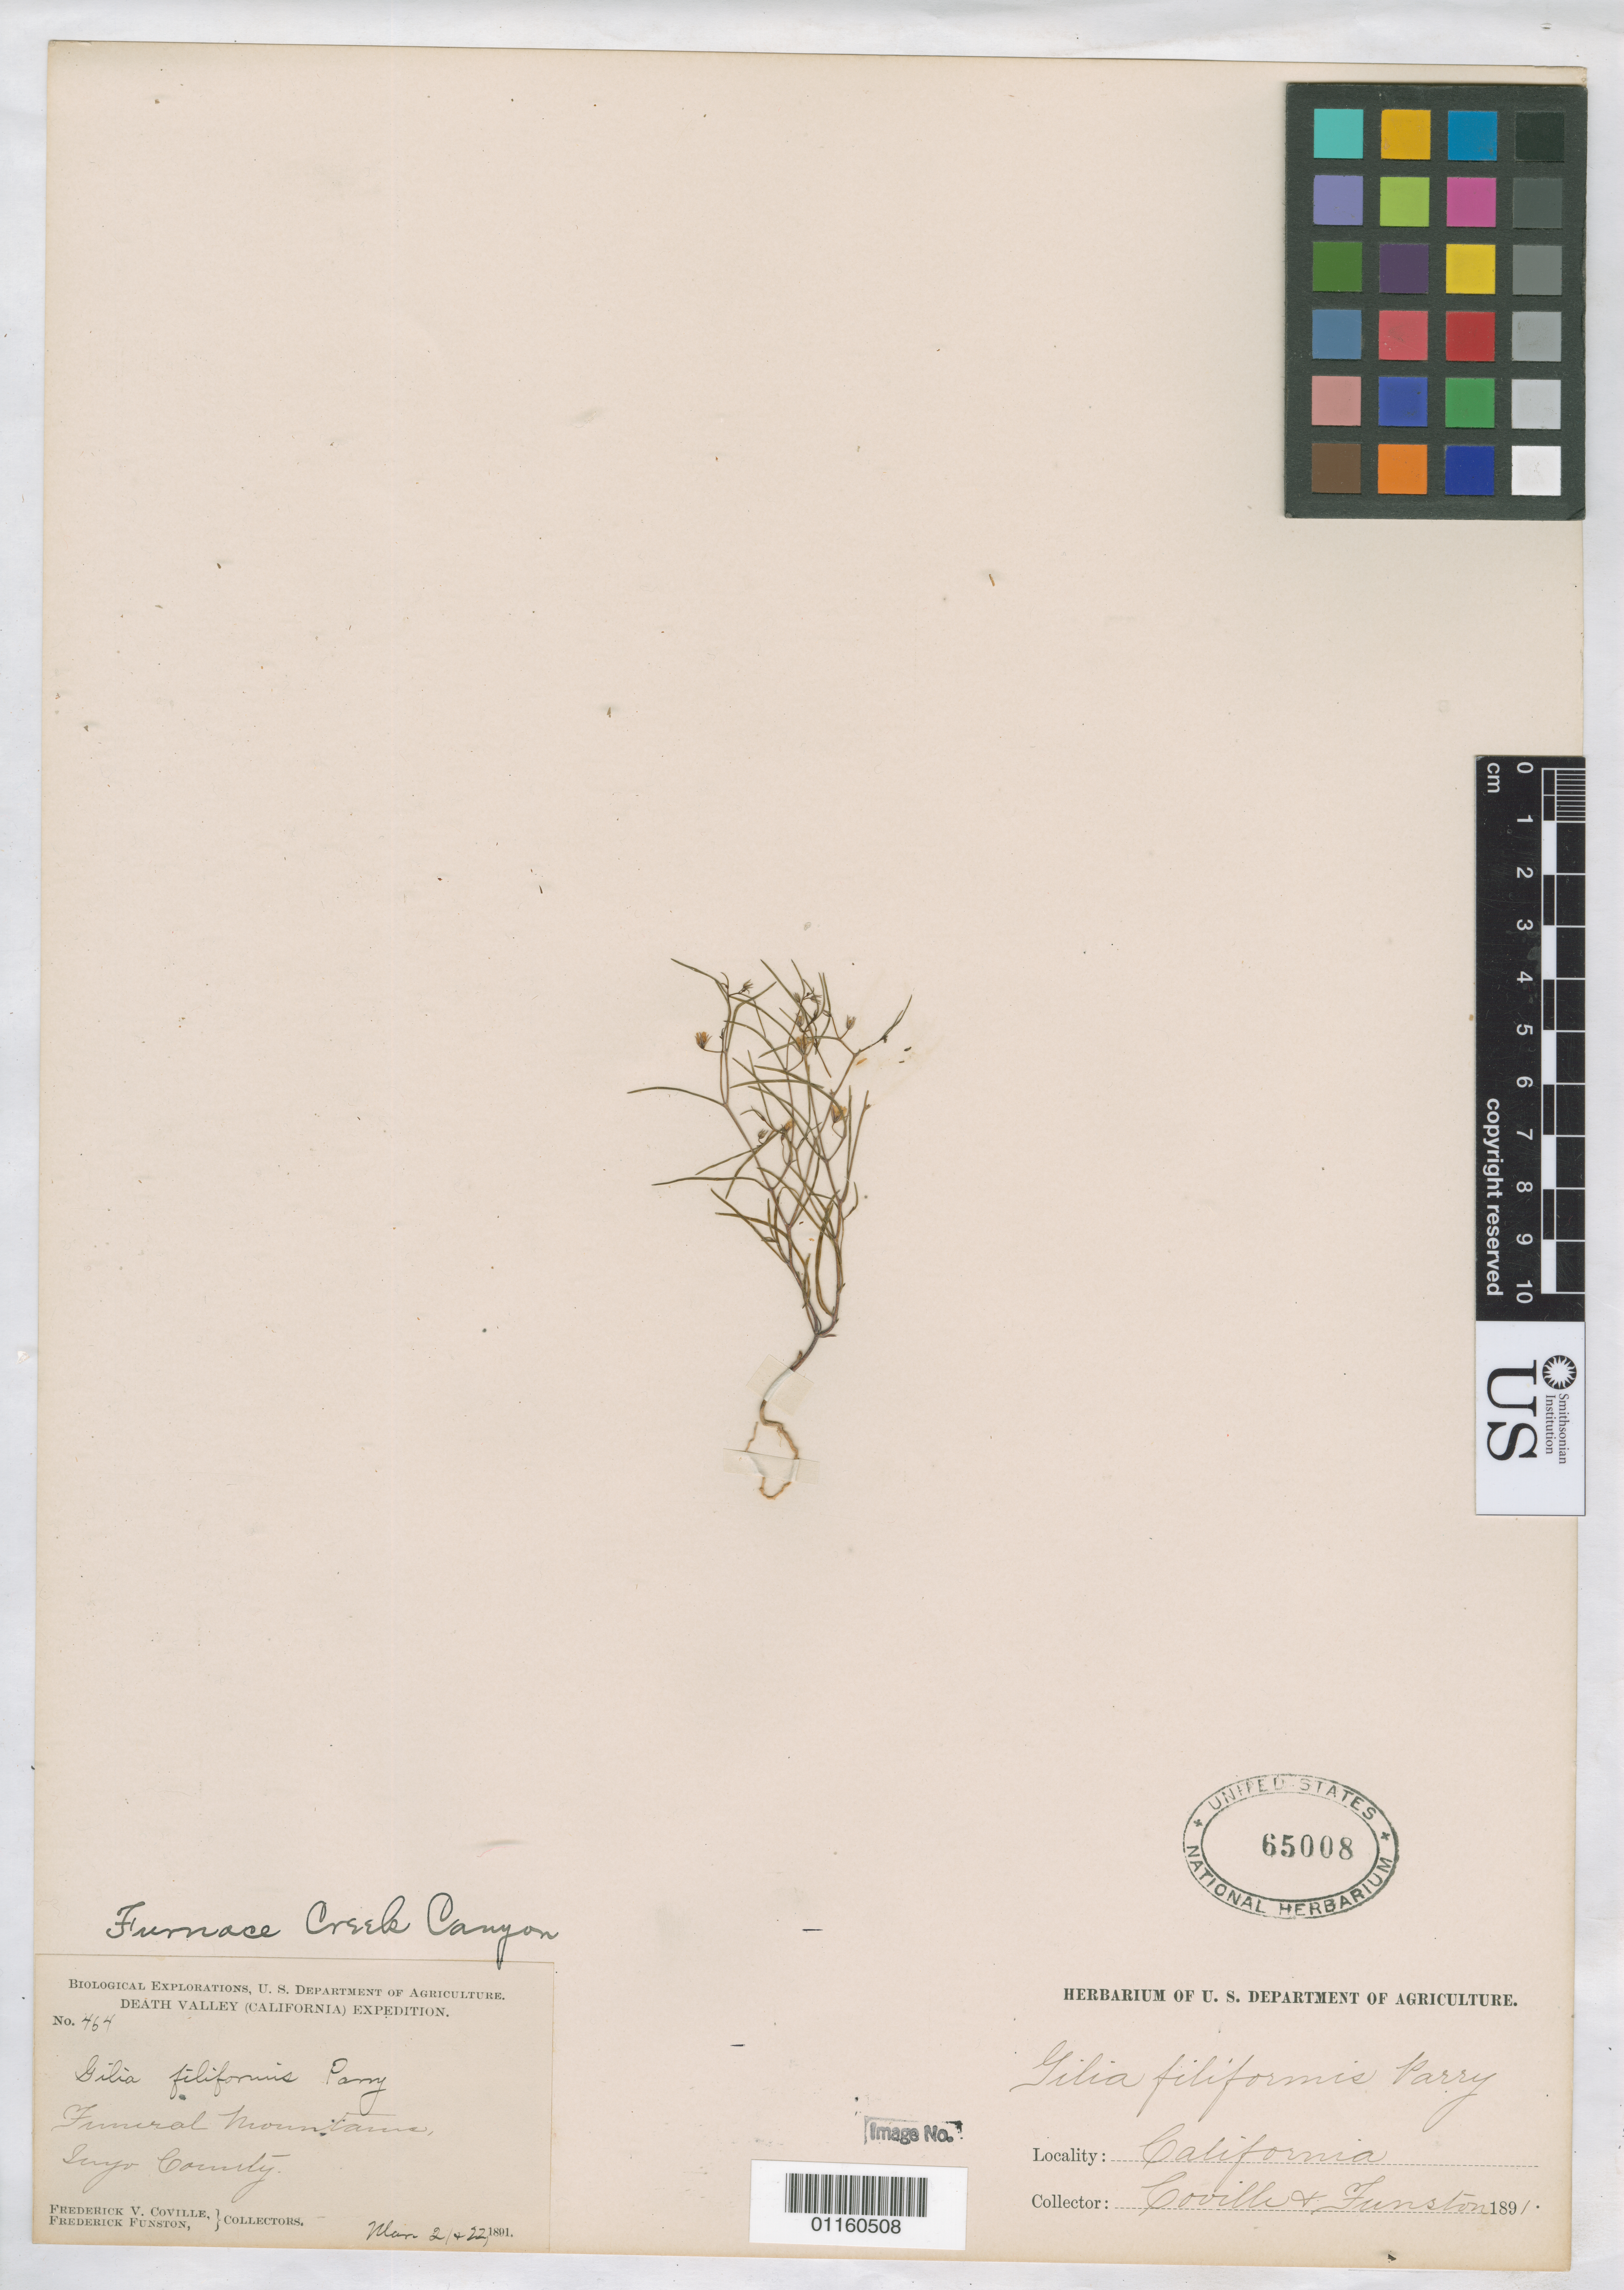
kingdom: Plantae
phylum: Tracheophyta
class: Magnoliopsida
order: Ericales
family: Polemoniaceae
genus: Linanthus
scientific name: Linanthus filiformis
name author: (Parry ex A. Gray) J.M. Porter & L.A. Johnson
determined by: Strong, Mark T., (BOT), Smithsonian Institution - National Museum of Natural History (UNITED STATES)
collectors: F. V. Coville & F. Funston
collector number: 464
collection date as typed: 21 Mar 1891 and 22 Mar 1891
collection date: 1891-03-21,1891-03-22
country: United States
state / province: California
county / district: Inyo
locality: Funeral Mts.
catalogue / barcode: US 65008